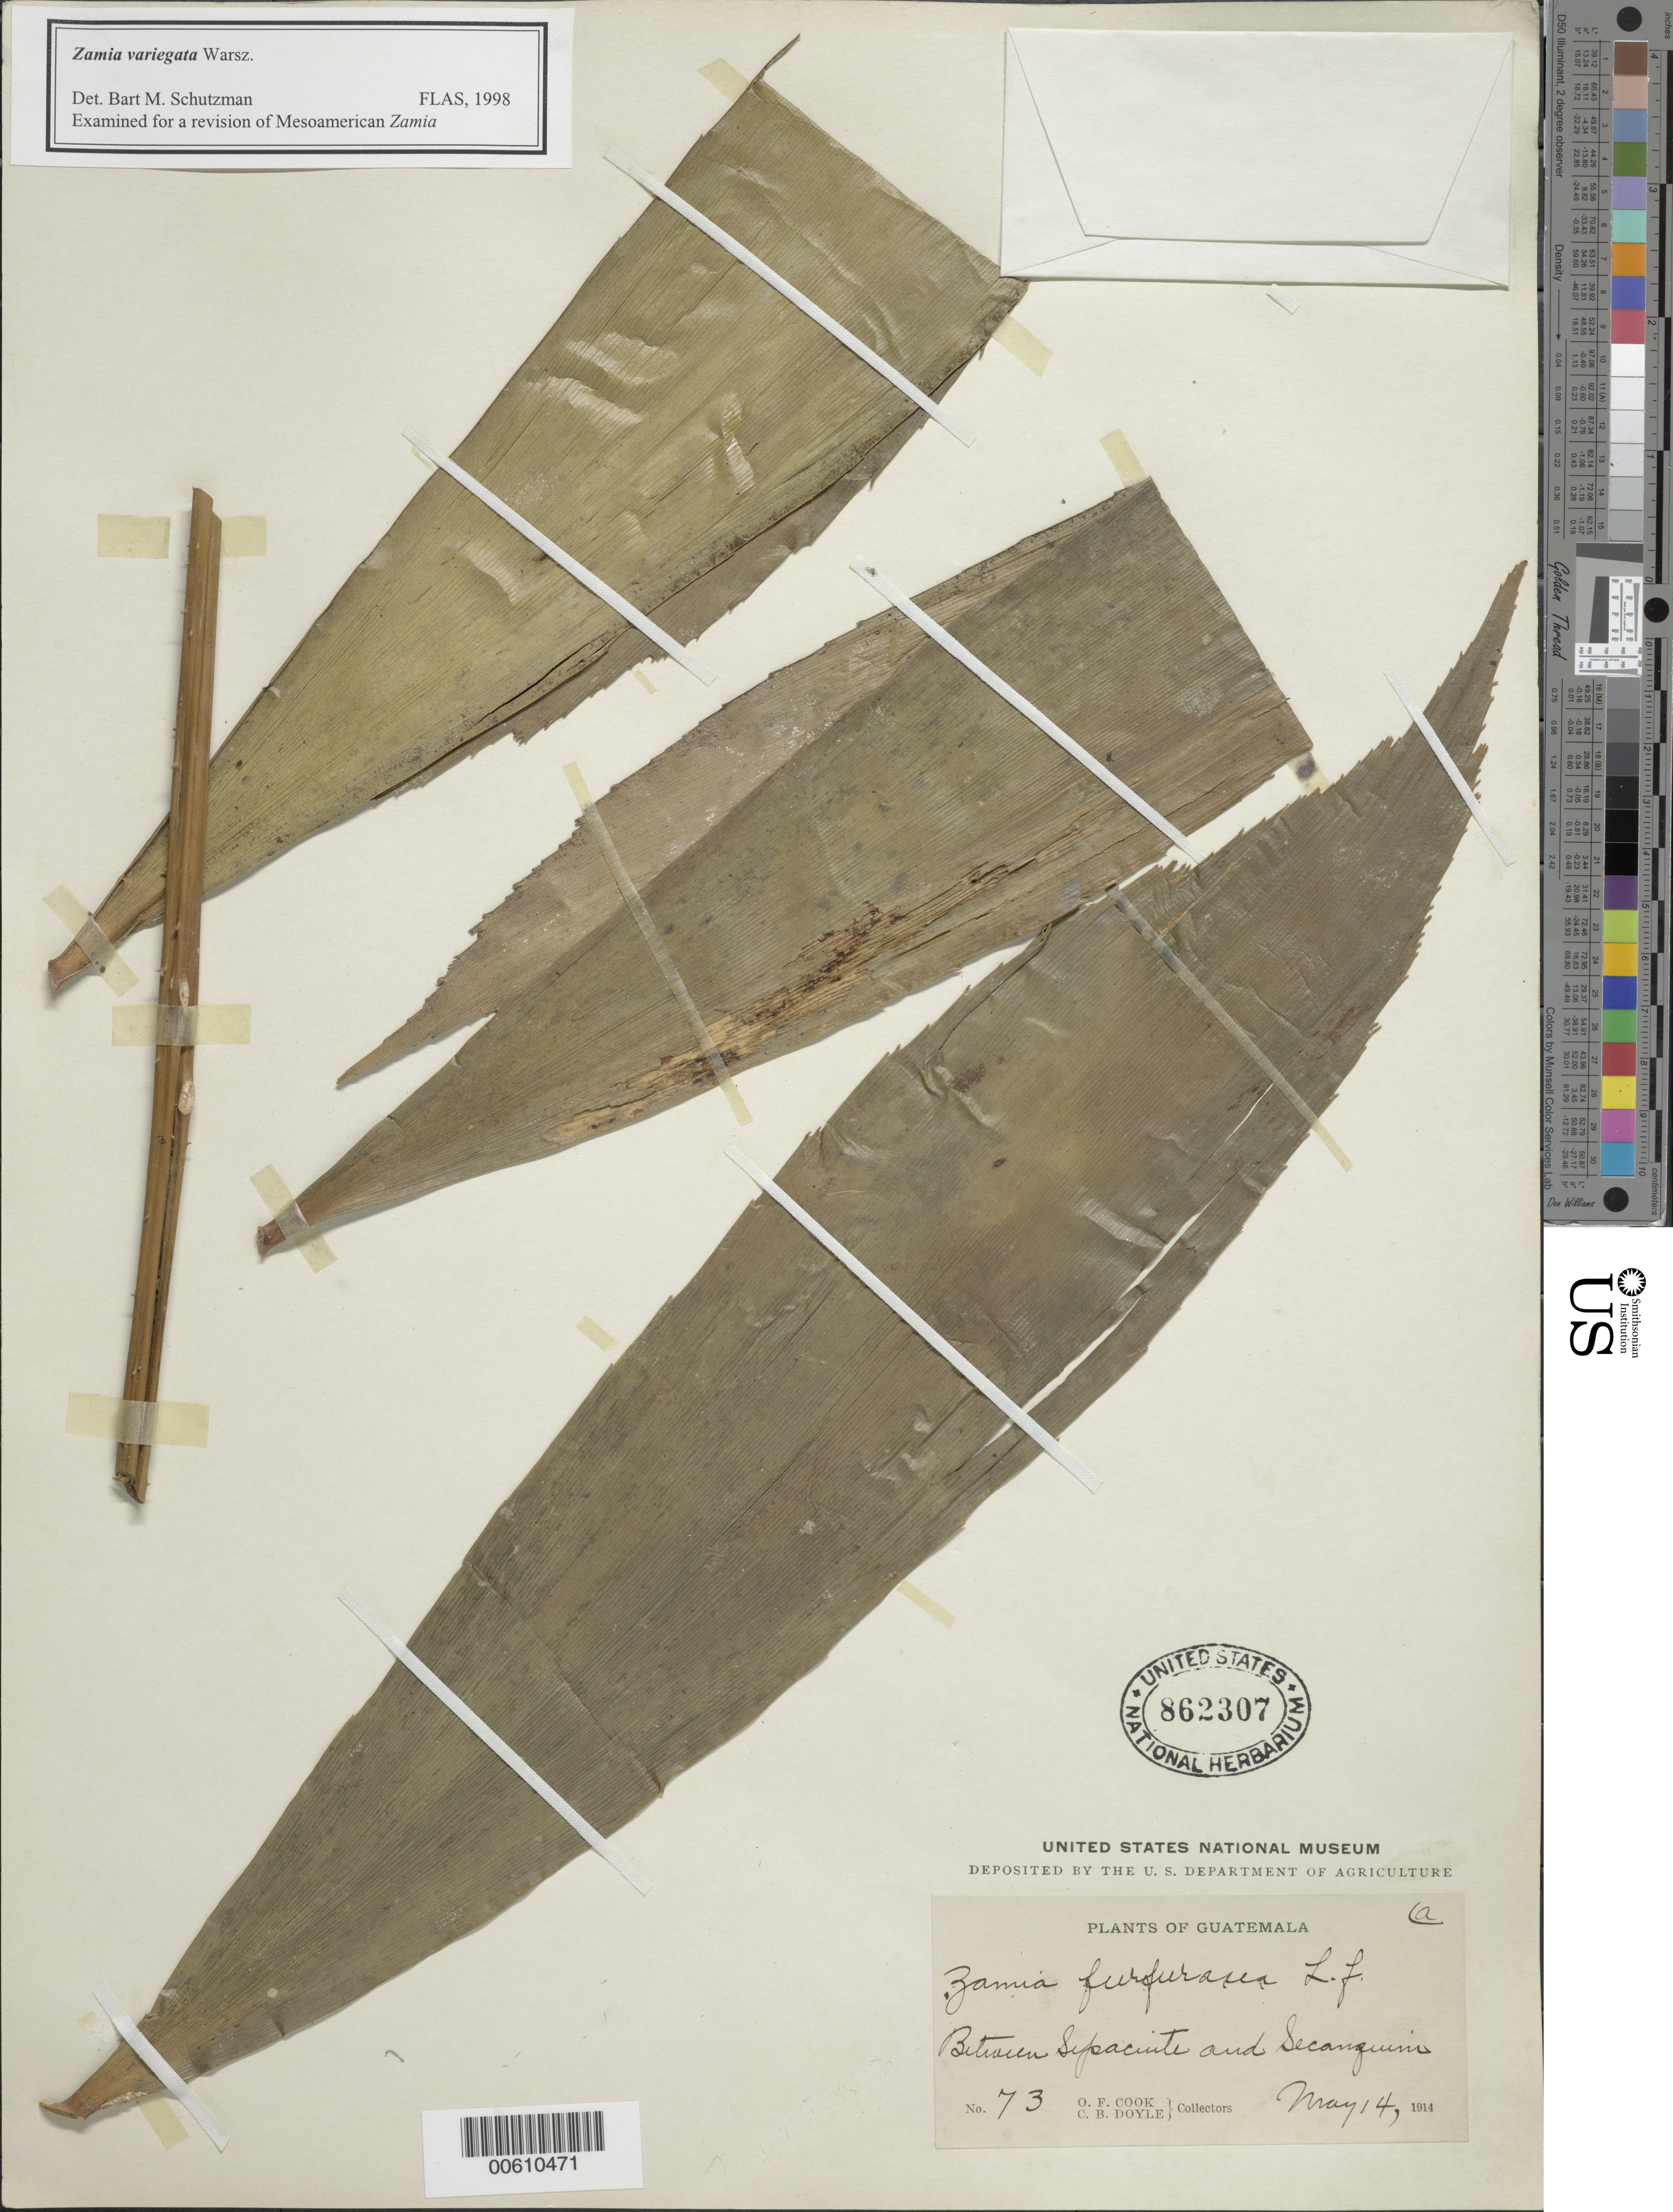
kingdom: Plantae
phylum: Tracheophyta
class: Cycadopsida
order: Cycadales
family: Zamiaceae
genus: Zamia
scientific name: Zamia variegata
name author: Warsz.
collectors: O. F. Cook & C. Doyle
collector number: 73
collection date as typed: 14 May 1914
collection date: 1914-05-14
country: Guatemala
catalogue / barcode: US 862307